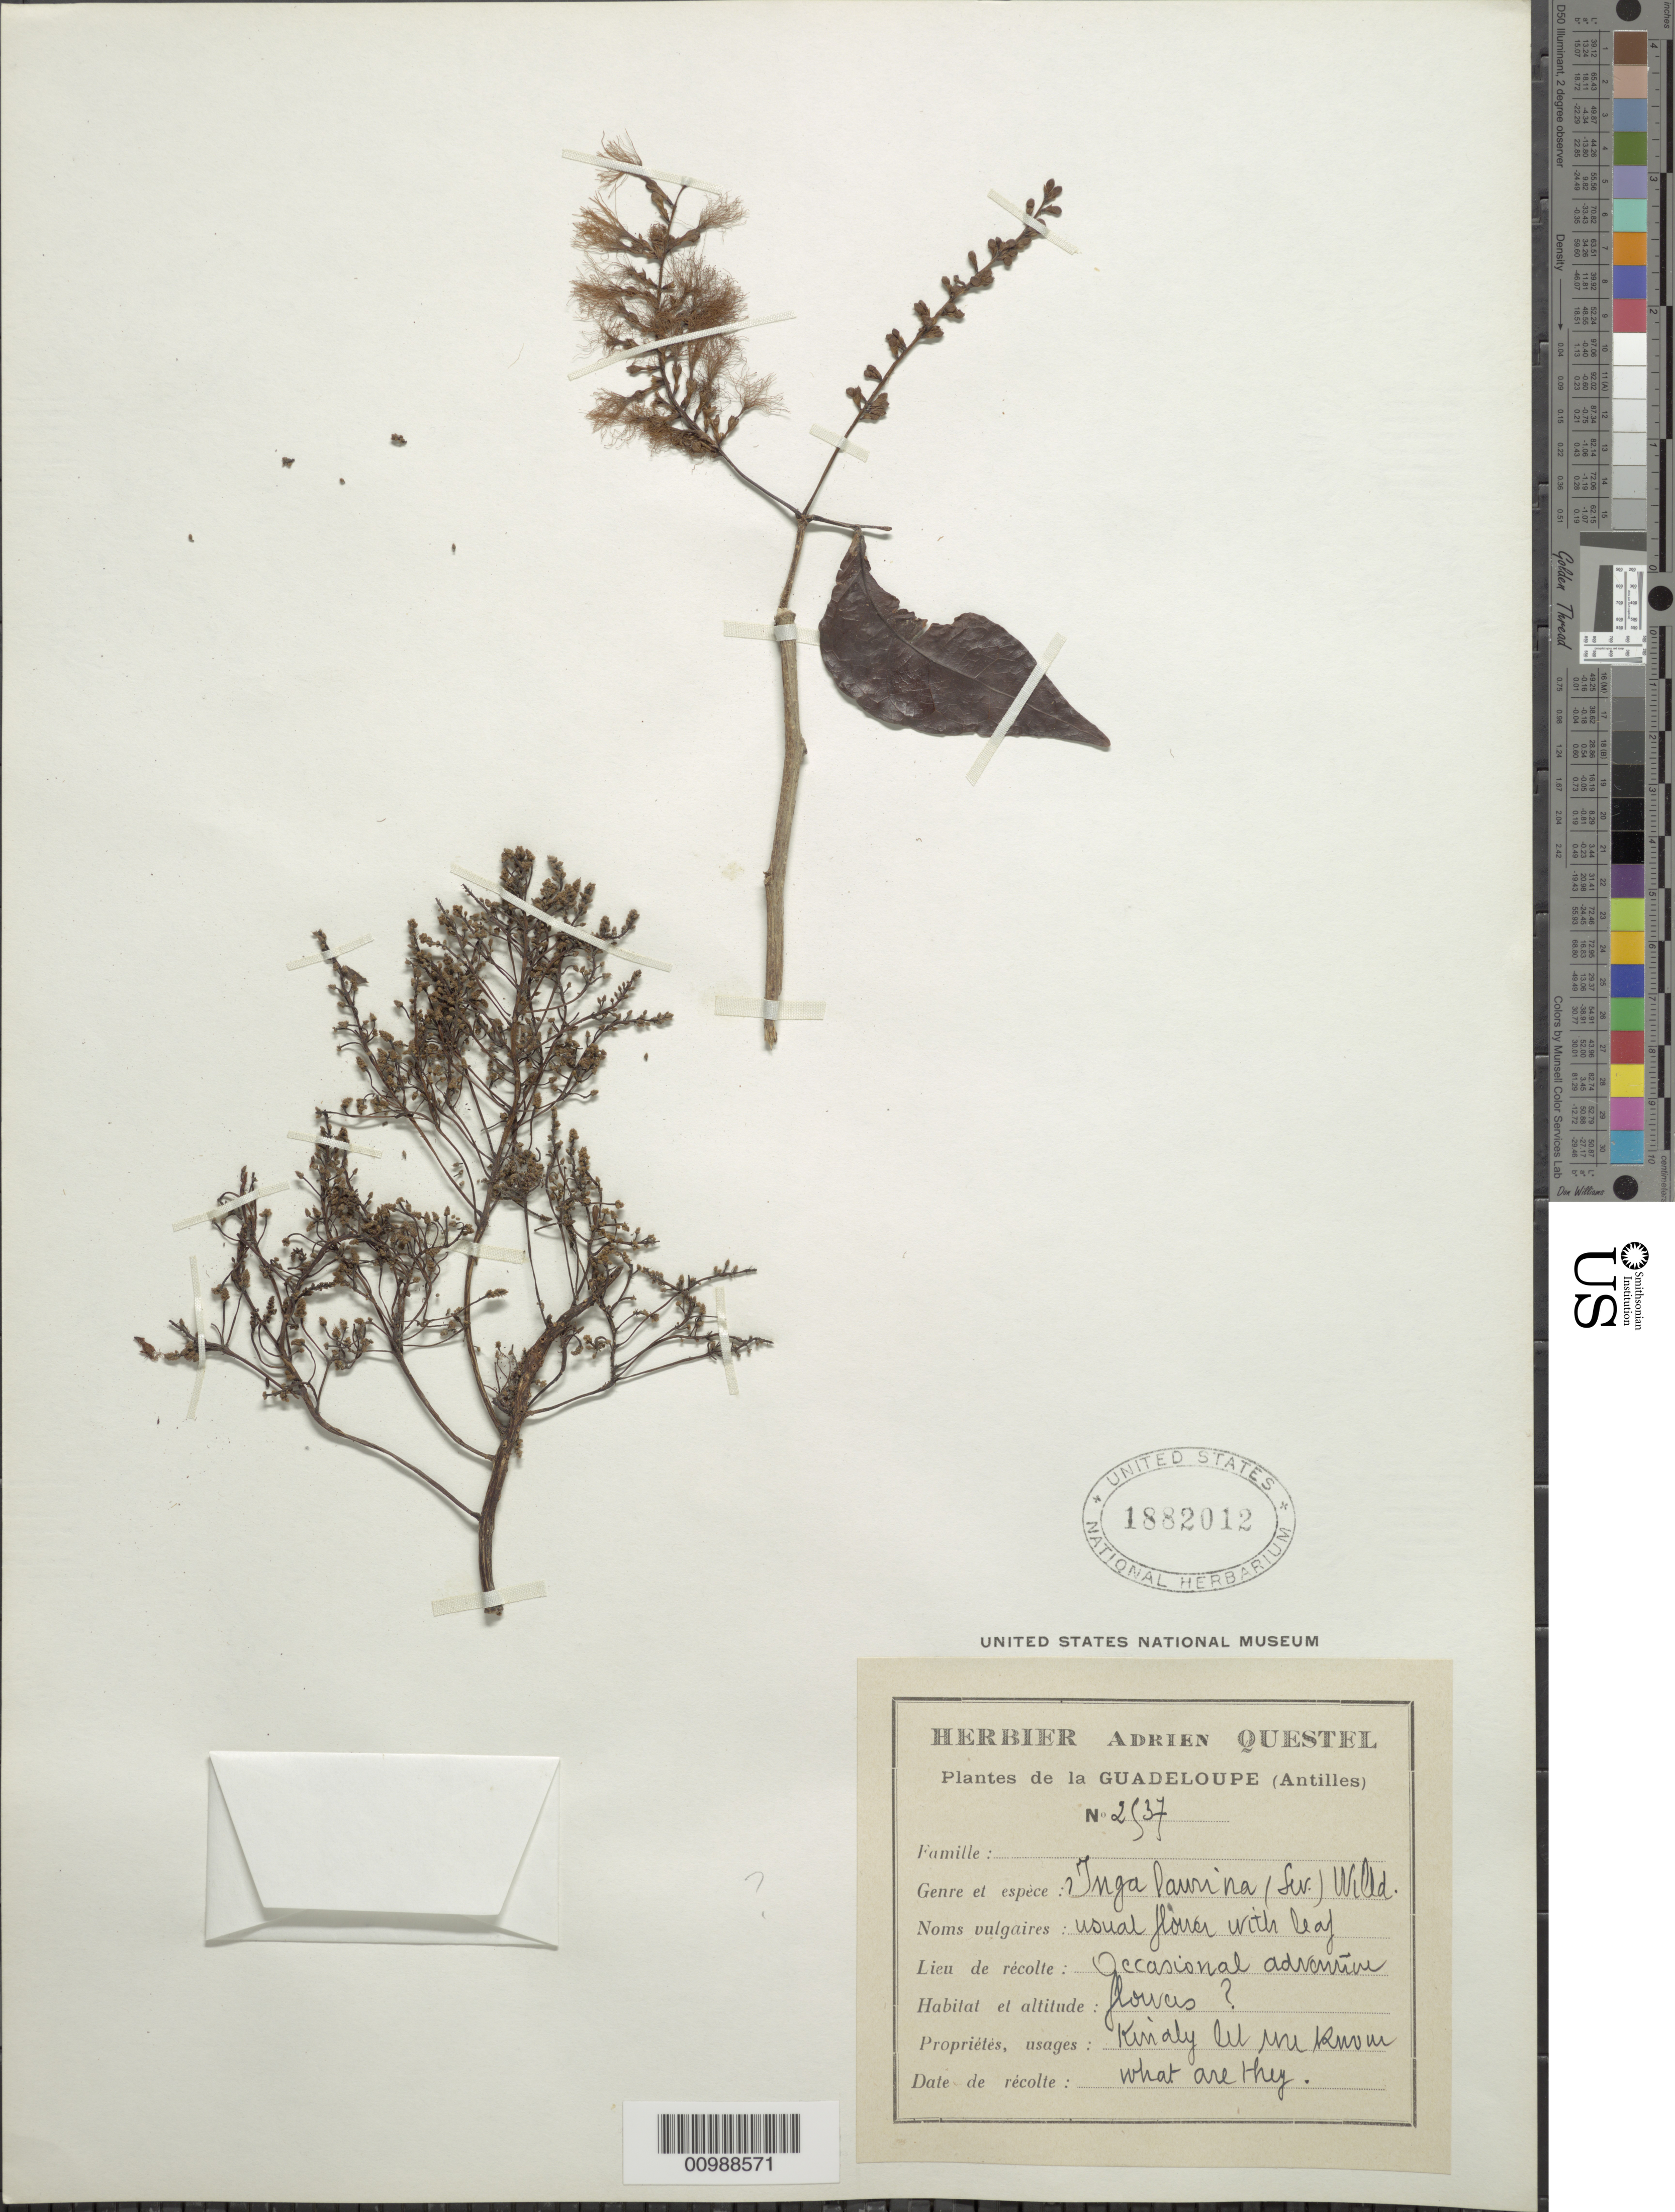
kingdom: Plantae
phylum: Tracheophyta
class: Magnoliopsida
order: Fabales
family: Fabaceae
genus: Inga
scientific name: Inga laurina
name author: (Sw.) Willd.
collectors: A. Questel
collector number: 2537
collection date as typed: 03 Oct 1938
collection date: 1938-10-03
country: Guadeloupe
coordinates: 0 N, 0 E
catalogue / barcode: US 1882012